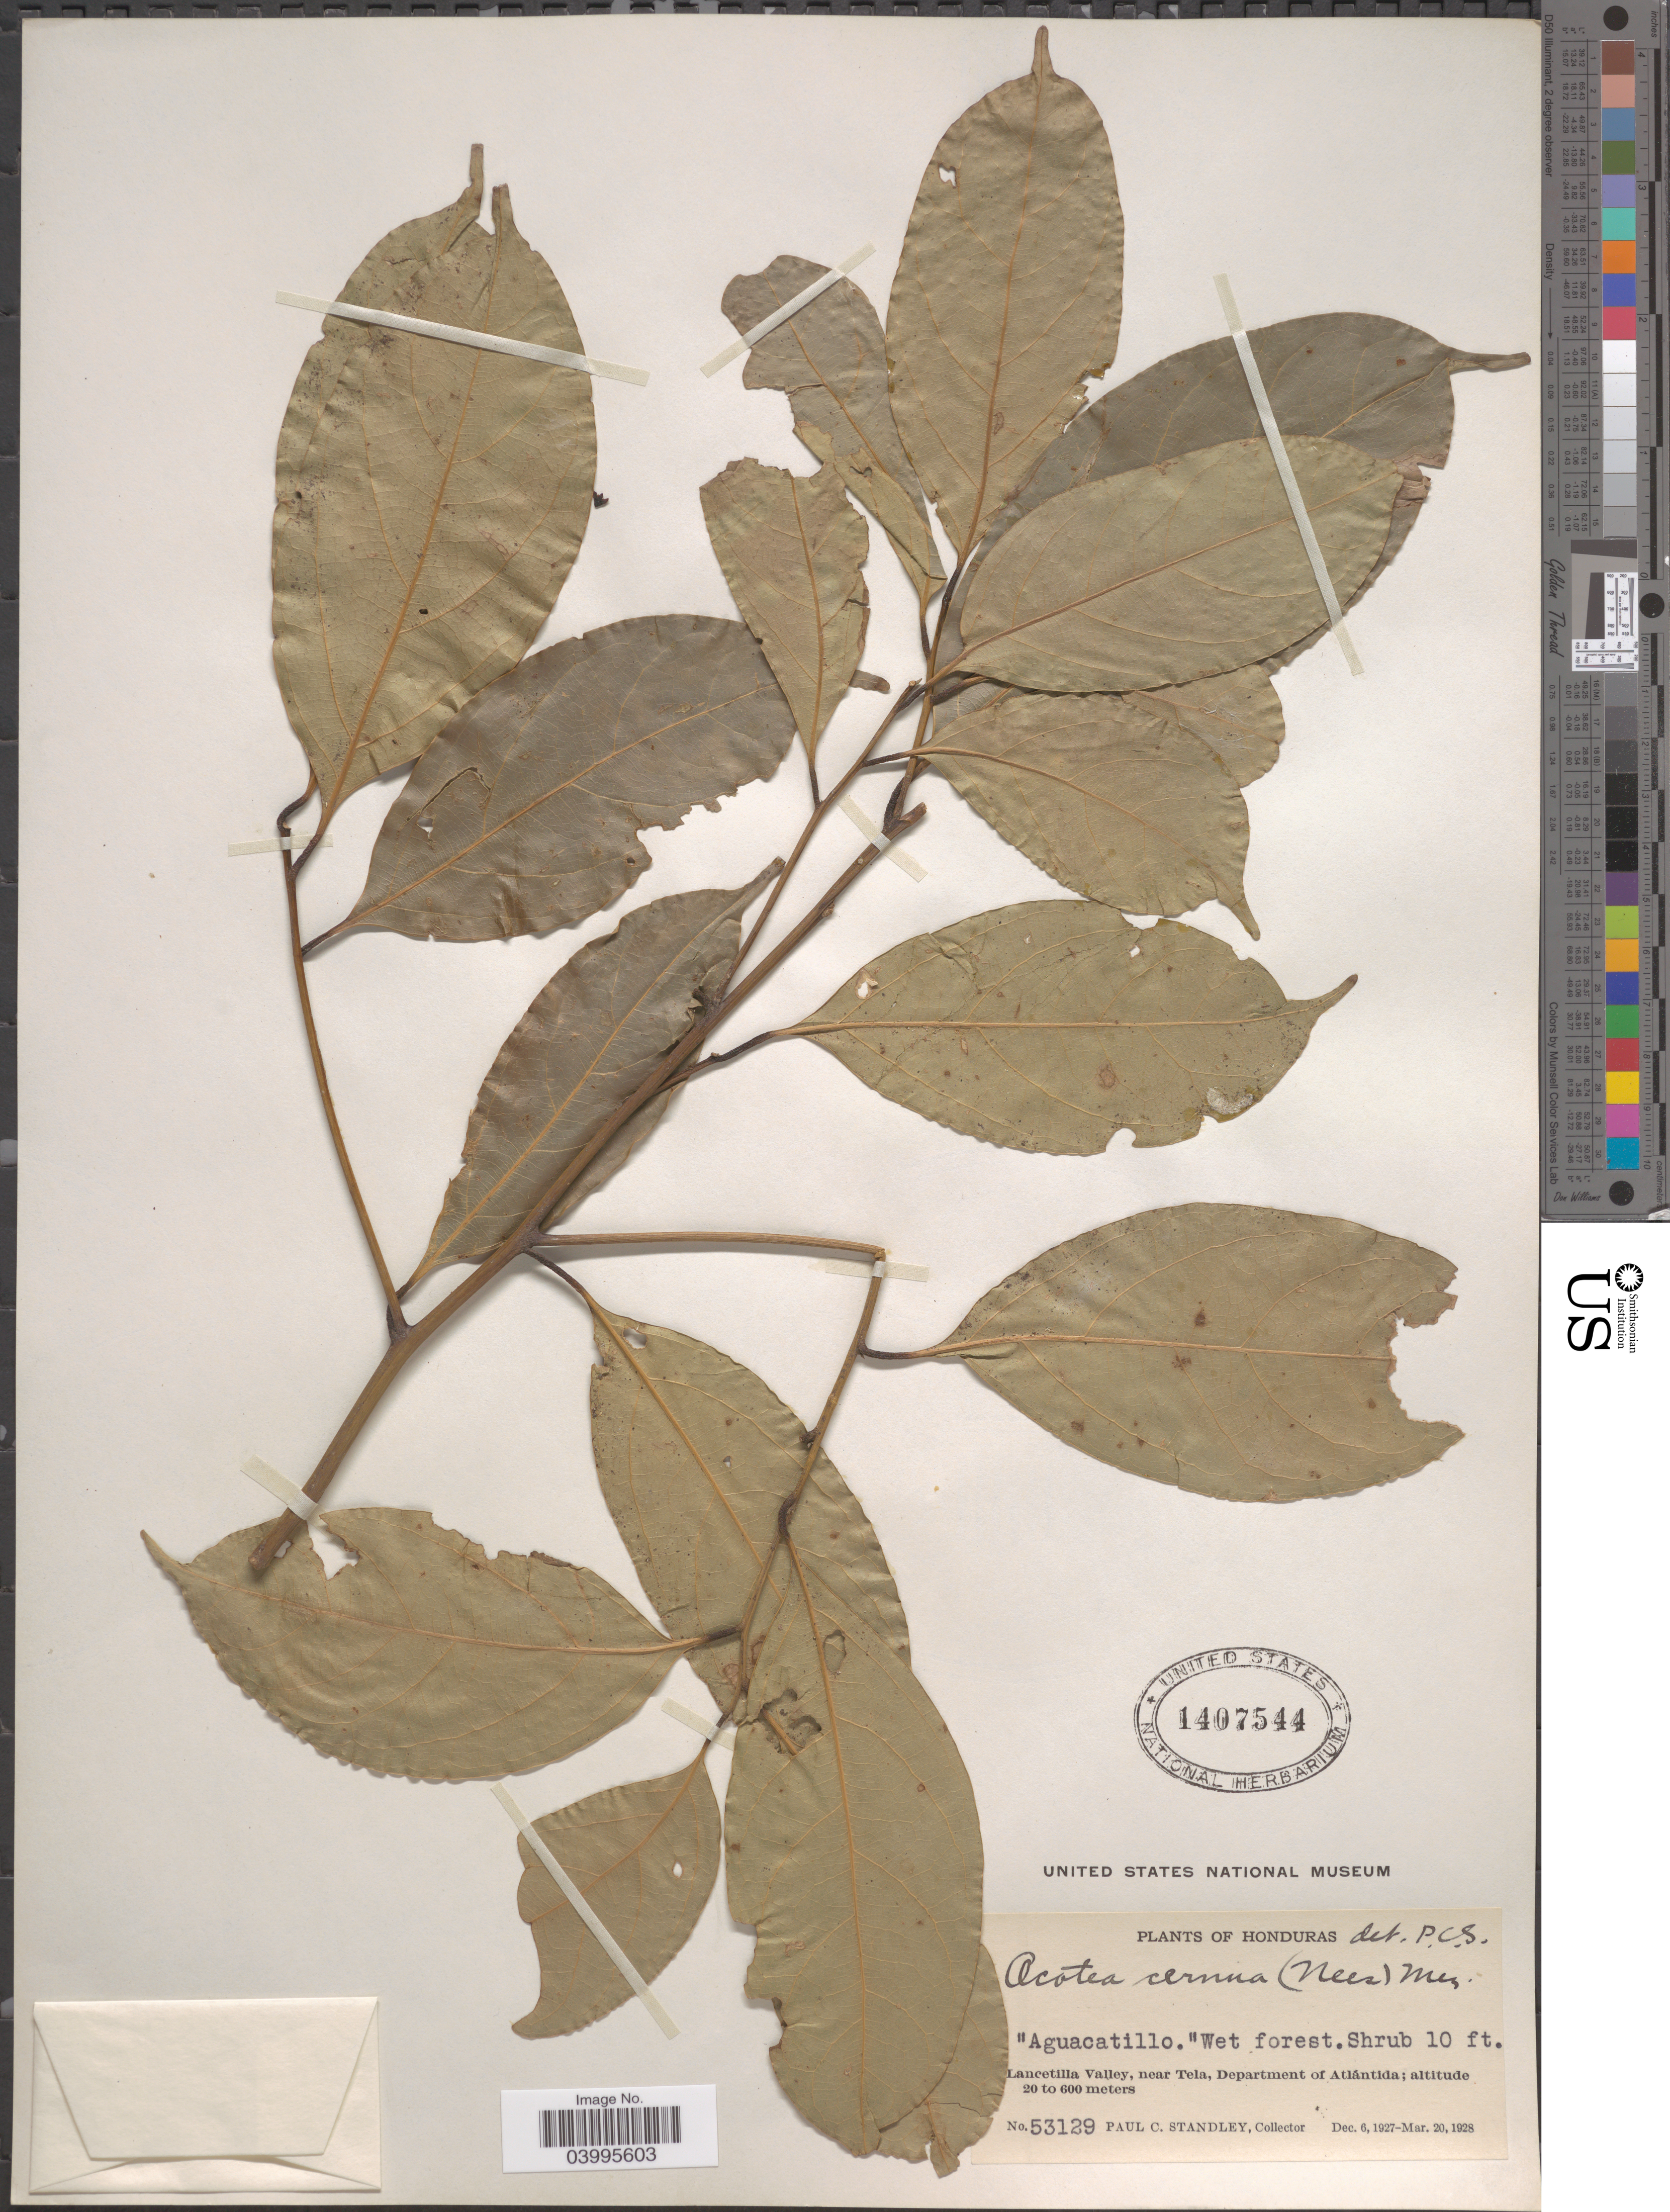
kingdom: Plantae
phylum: Tracheophyta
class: Magnoliopsida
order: Laurales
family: Lauraceae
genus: Ocotea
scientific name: Ocotea cernua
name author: (Nees) Mez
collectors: P. C. Standley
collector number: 53129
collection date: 1927-12-06/1928-03-20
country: Honduras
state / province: Atlantida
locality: Lancetilla Valley, near Tela, Department of Atlántida.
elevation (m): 20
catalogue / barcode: US 1407544